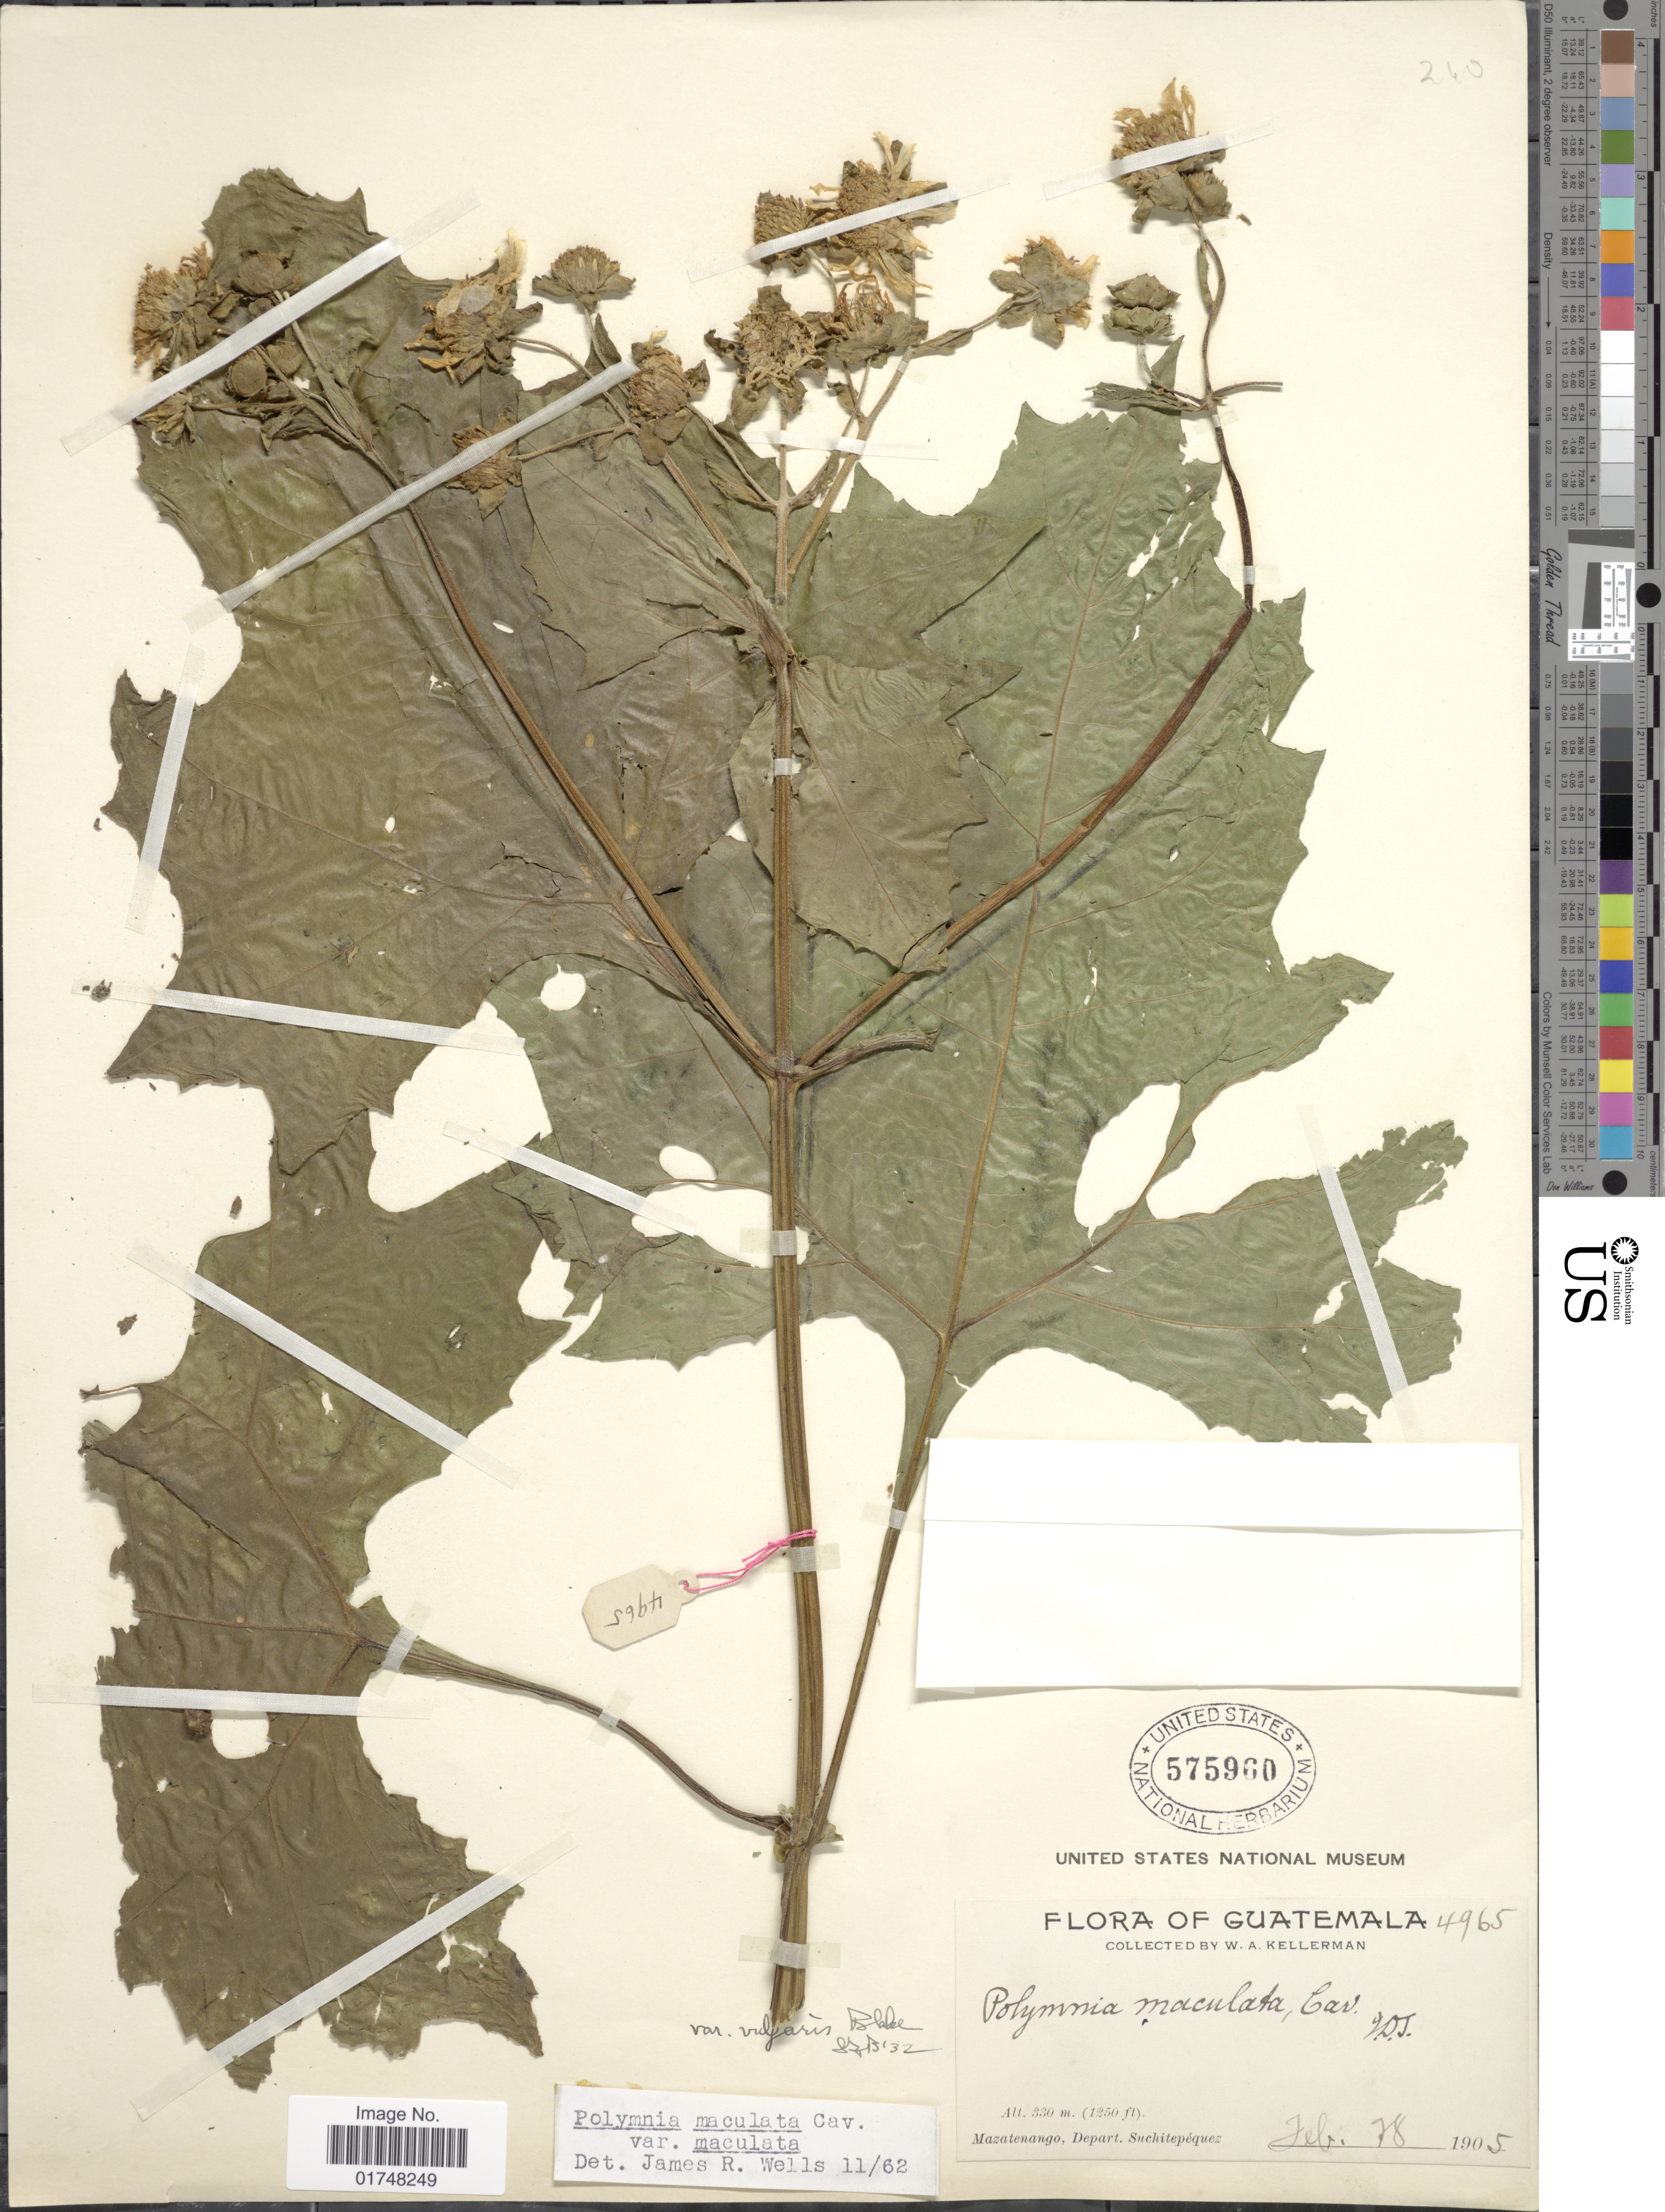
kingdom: Plantae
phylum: Tracheophyta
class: Magnoliopsida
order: Asterales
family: Asteraceae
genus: Smallanthus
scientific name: Smallanthus maculatus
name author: (Cav.) H. Rob.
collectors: W. Kellerman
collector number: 4965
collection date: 1905-02-28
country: Guatemala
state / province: Suchitepéquez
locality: Mazatenango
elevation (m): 320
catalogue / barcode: US 575960